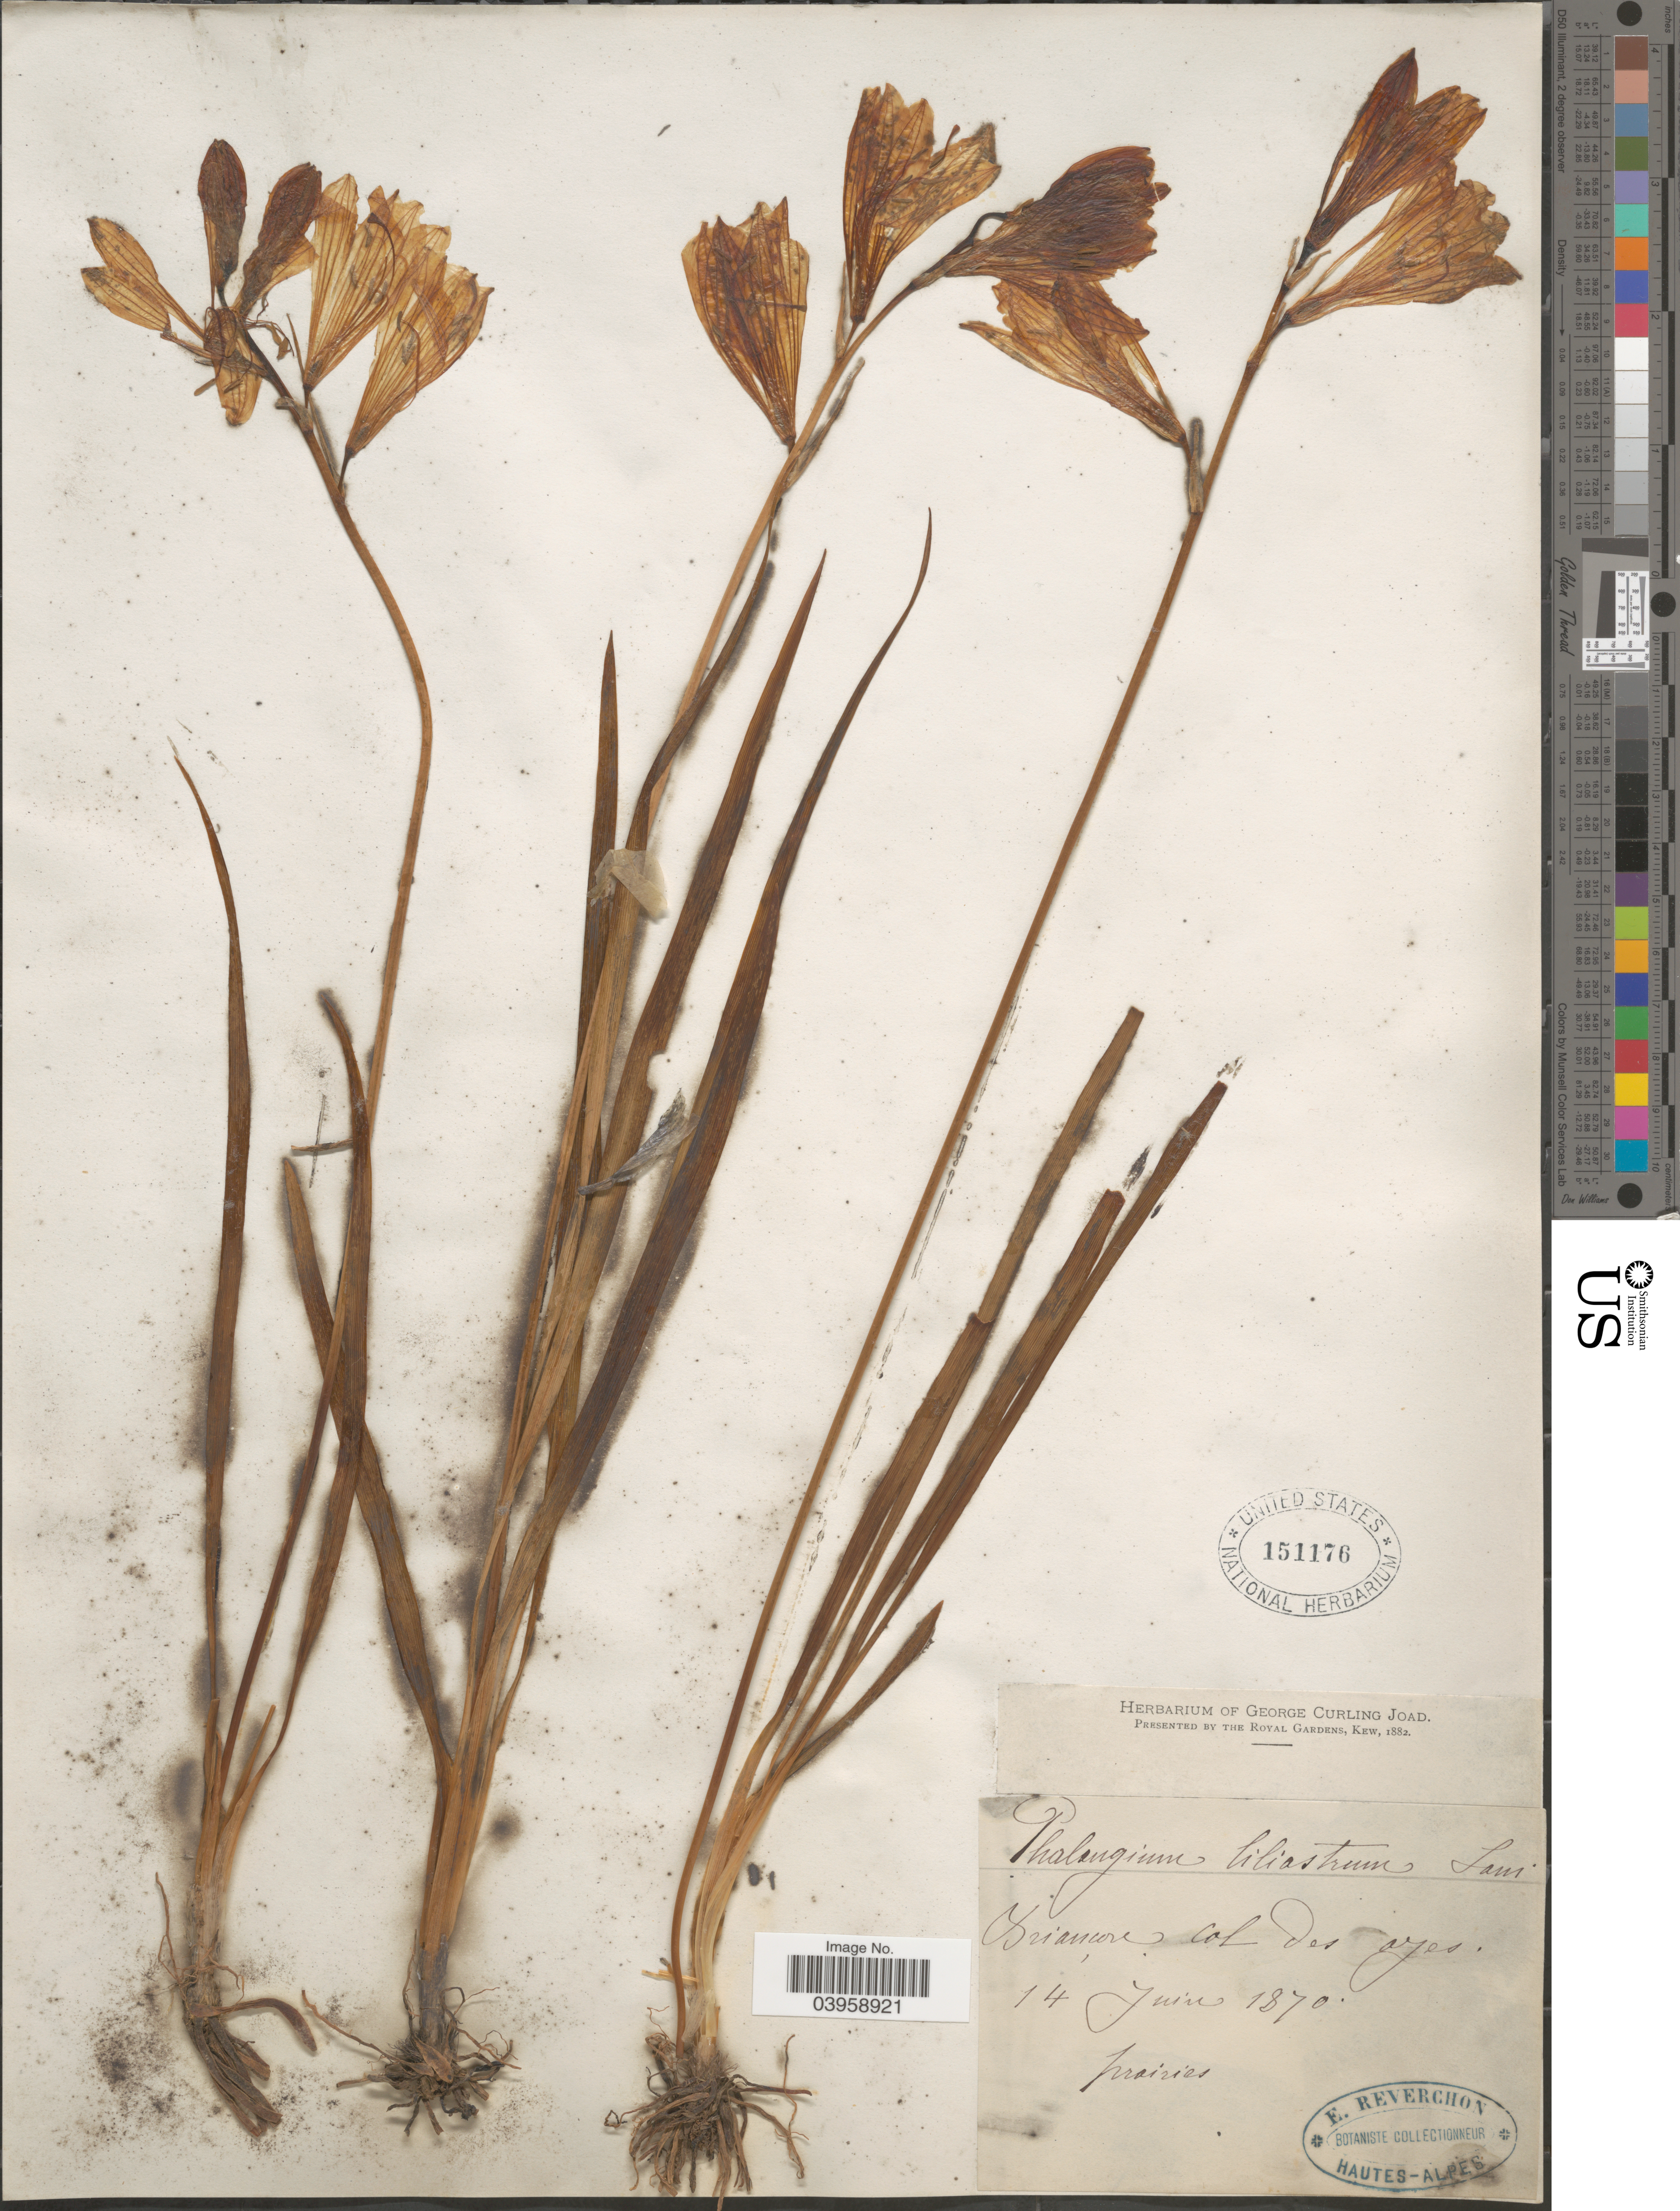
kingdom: Plantae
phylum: Tracheophyta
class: Liliopsida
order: Asparagales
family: Asparagaceae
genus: Paradisea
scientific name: Paradisea liliastrum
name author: Bertol.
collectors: E. Reverchon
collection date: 1870-06-14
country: France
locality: Briancon col des Ayes.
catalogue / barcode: US 151176